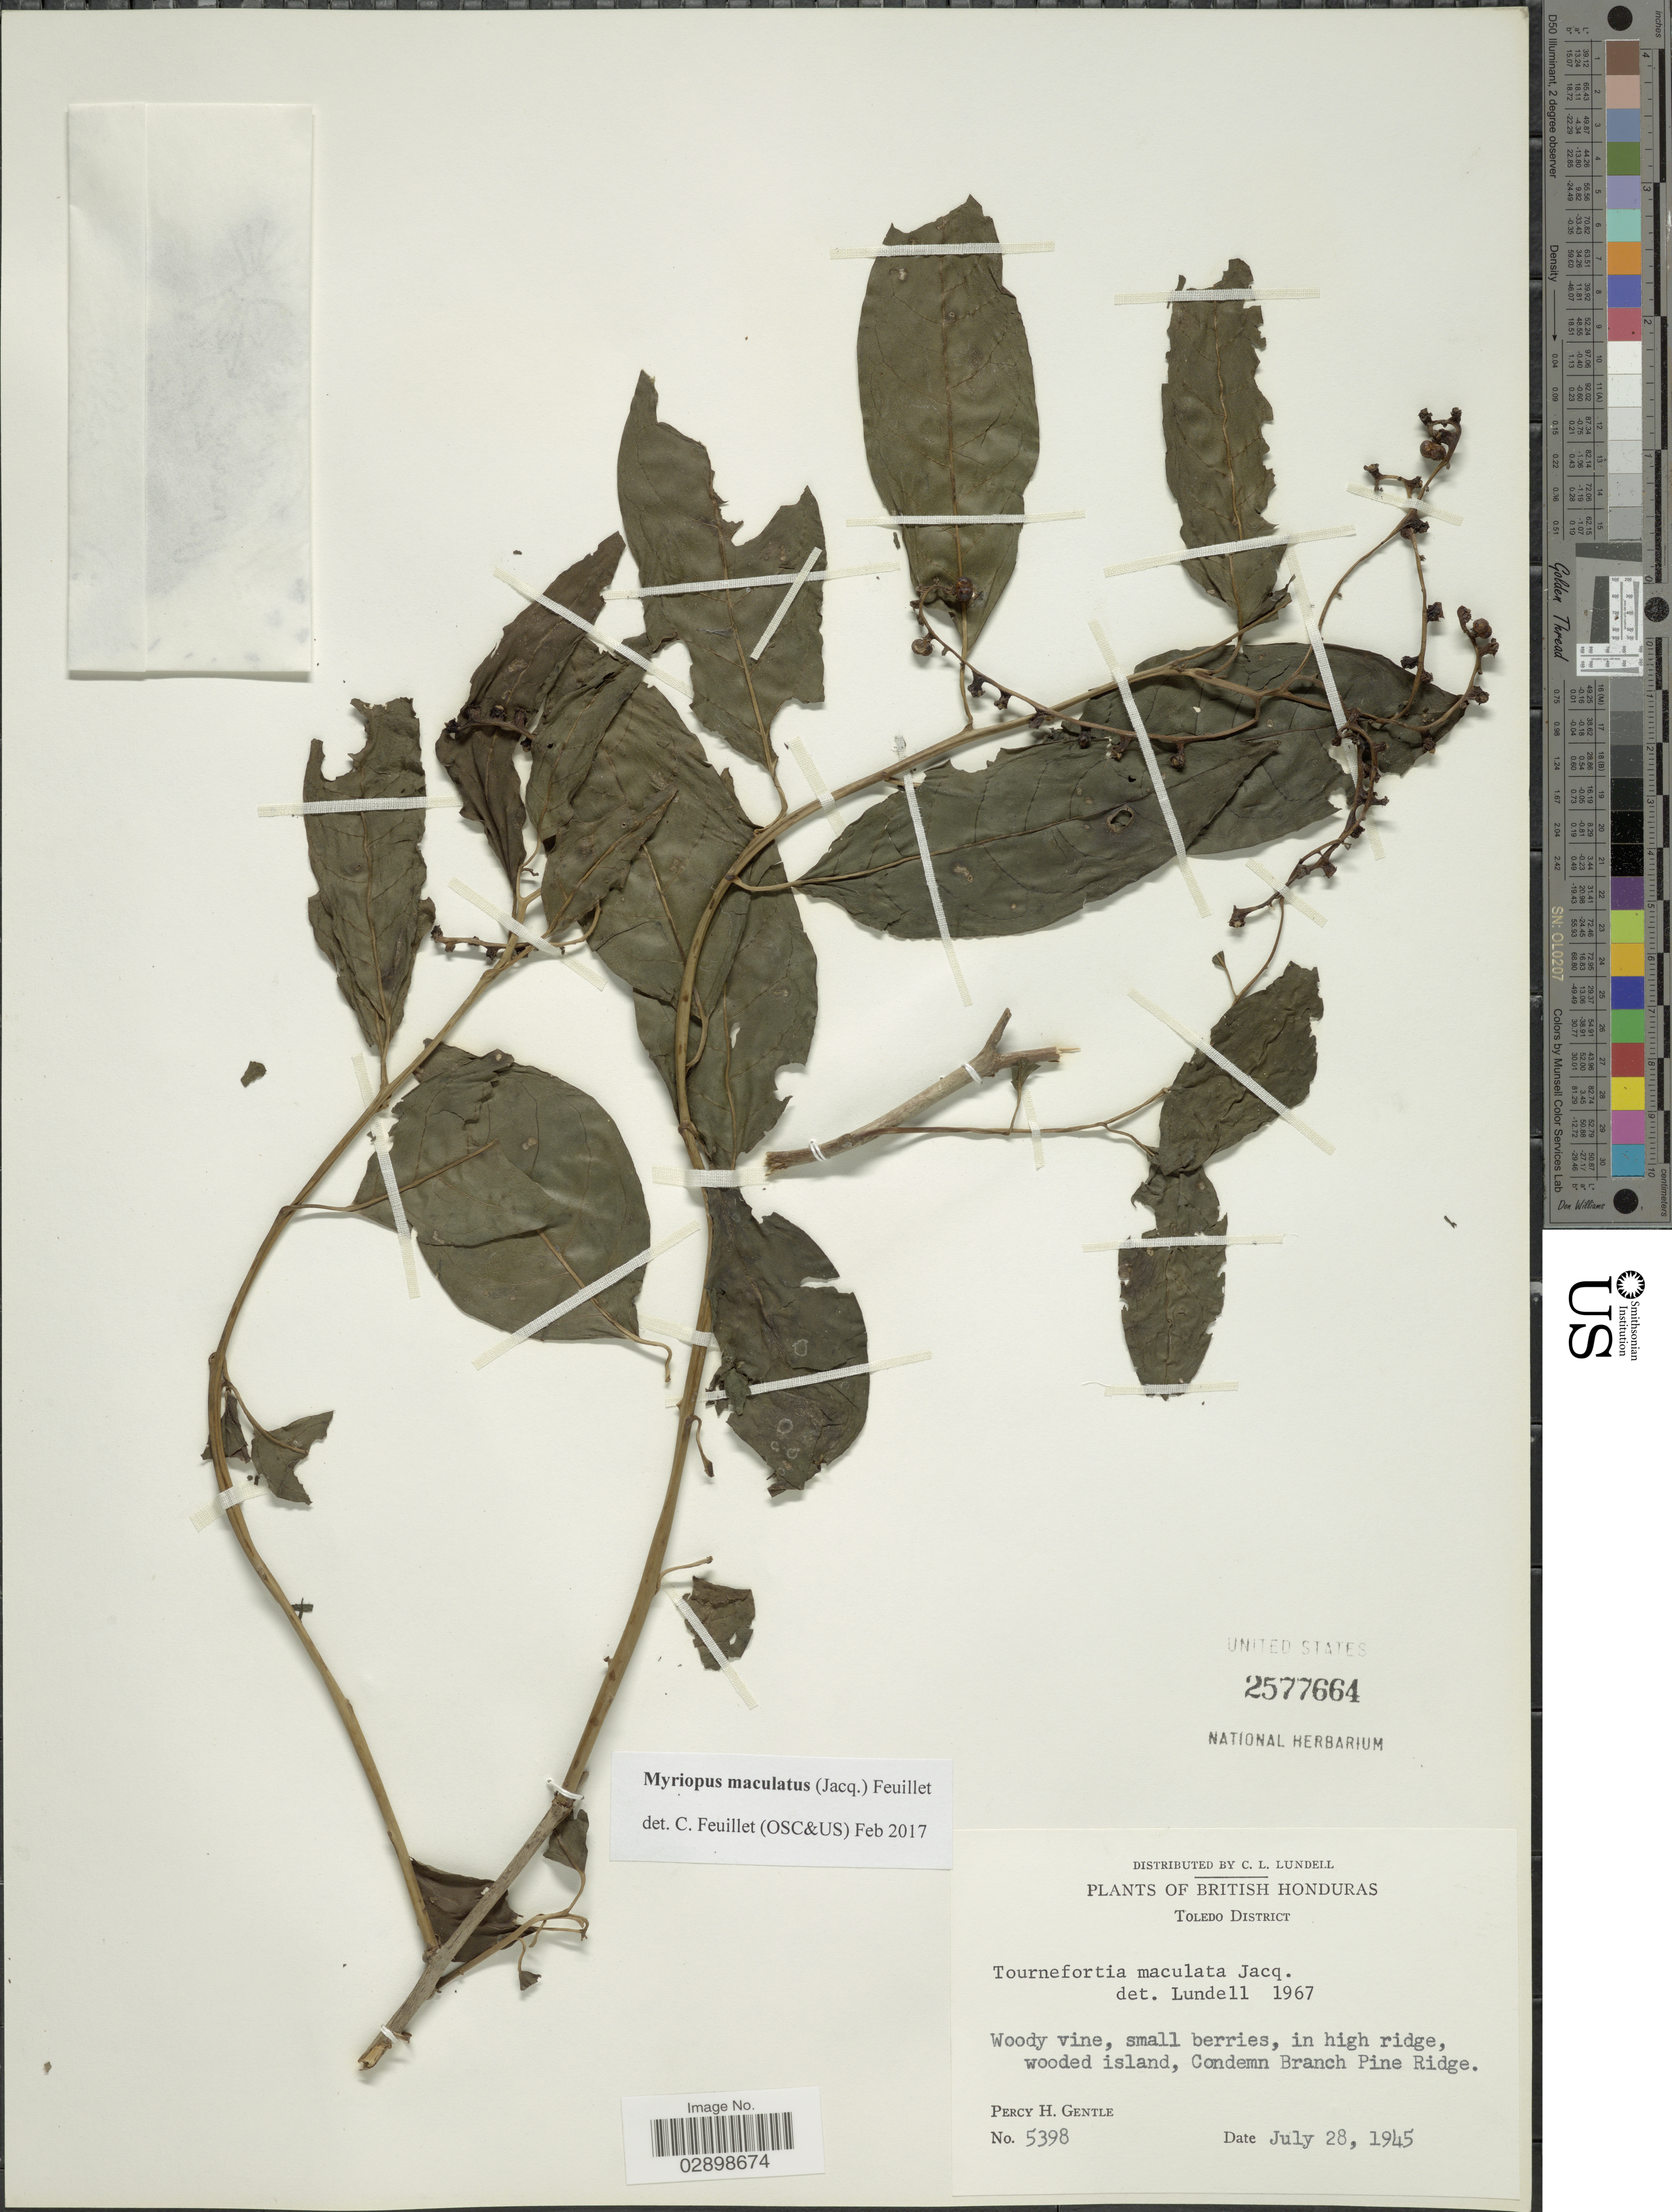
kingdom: Plantae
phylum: Tracheophyta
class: Magnoliopsida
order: Boraginales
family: Heliotropiaceae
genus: Myriopus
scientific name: Myriopus maculatus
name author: (Jacq.) Feuillet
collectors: P. H. Gentle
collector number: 5398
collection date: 1945-07-28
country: Belize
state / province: Toledo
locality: British Honduras. Toledo District. Condemn Branch Pine Ridge.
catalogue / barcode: US 2577664